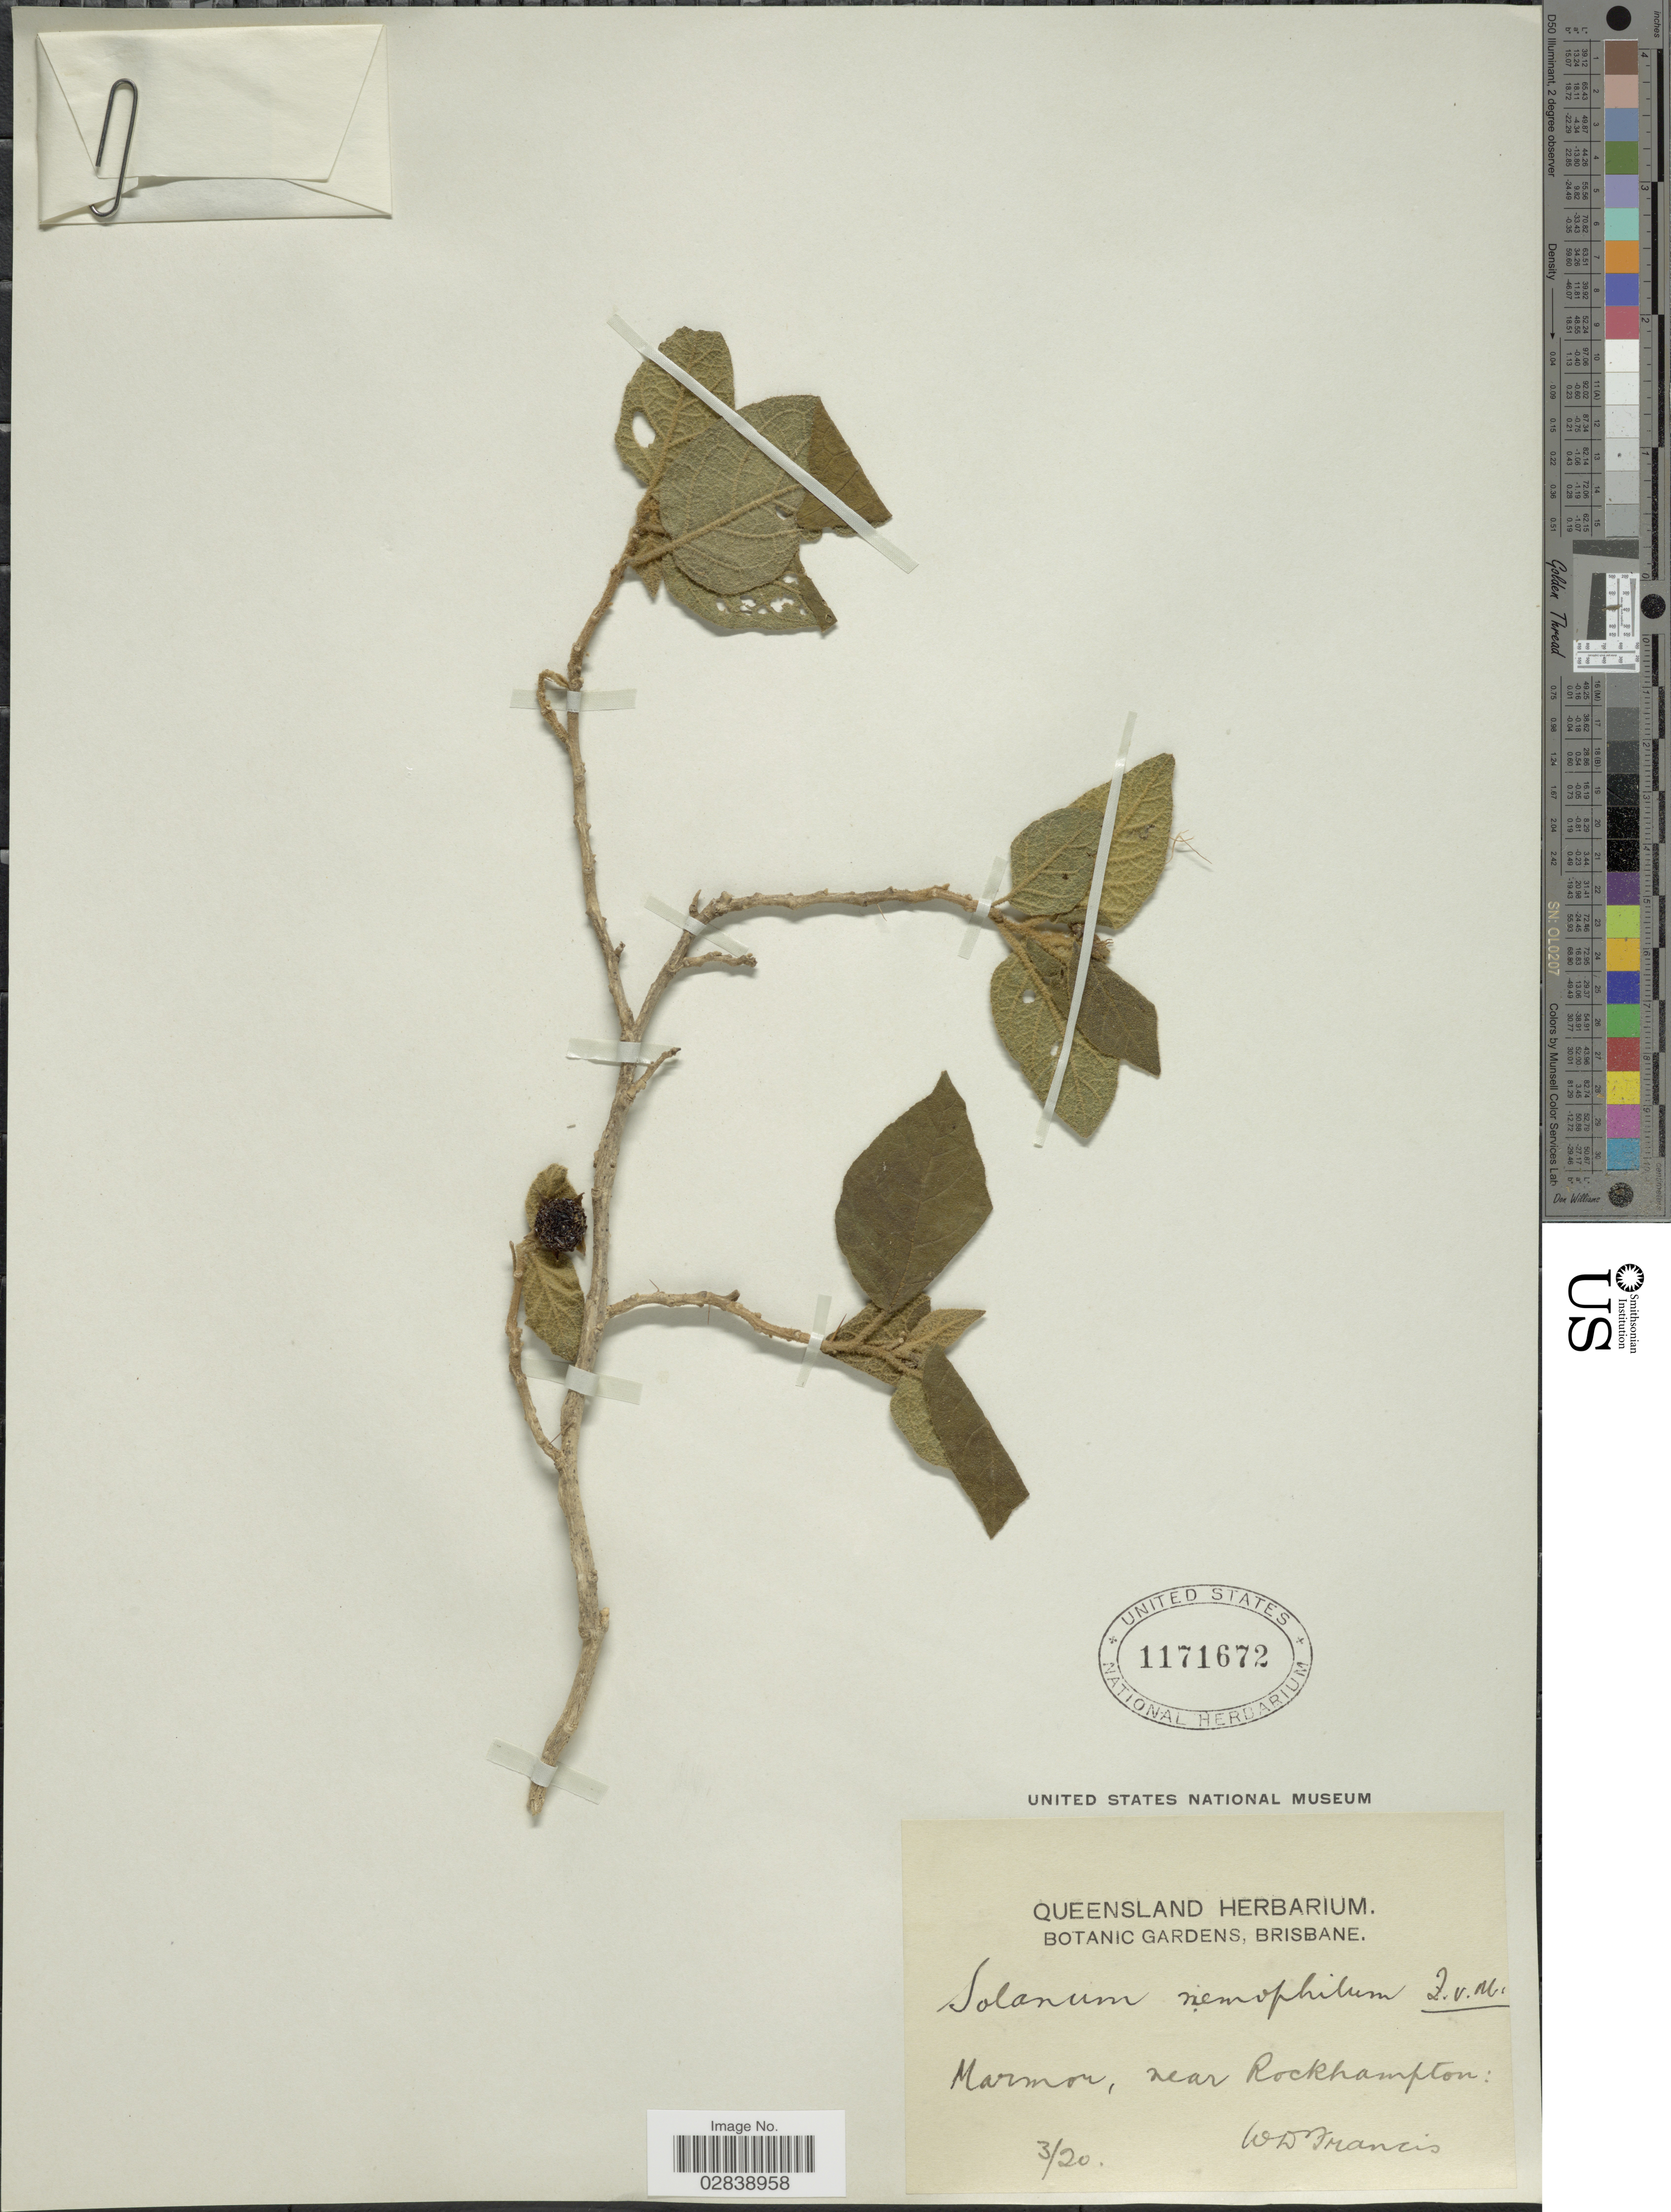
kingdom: Plantae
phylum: Tracheophyta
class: Magnoliopsida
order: Solanales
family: Solanaceae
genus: Solanum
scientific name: Solanum nemophilum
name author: F. Muell.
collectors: W. Francis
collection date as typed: Transcribed d/m/y: /3/20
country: Australia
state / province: Queensland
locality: Marmor, near Rockhampton.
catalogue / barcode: US 1171672